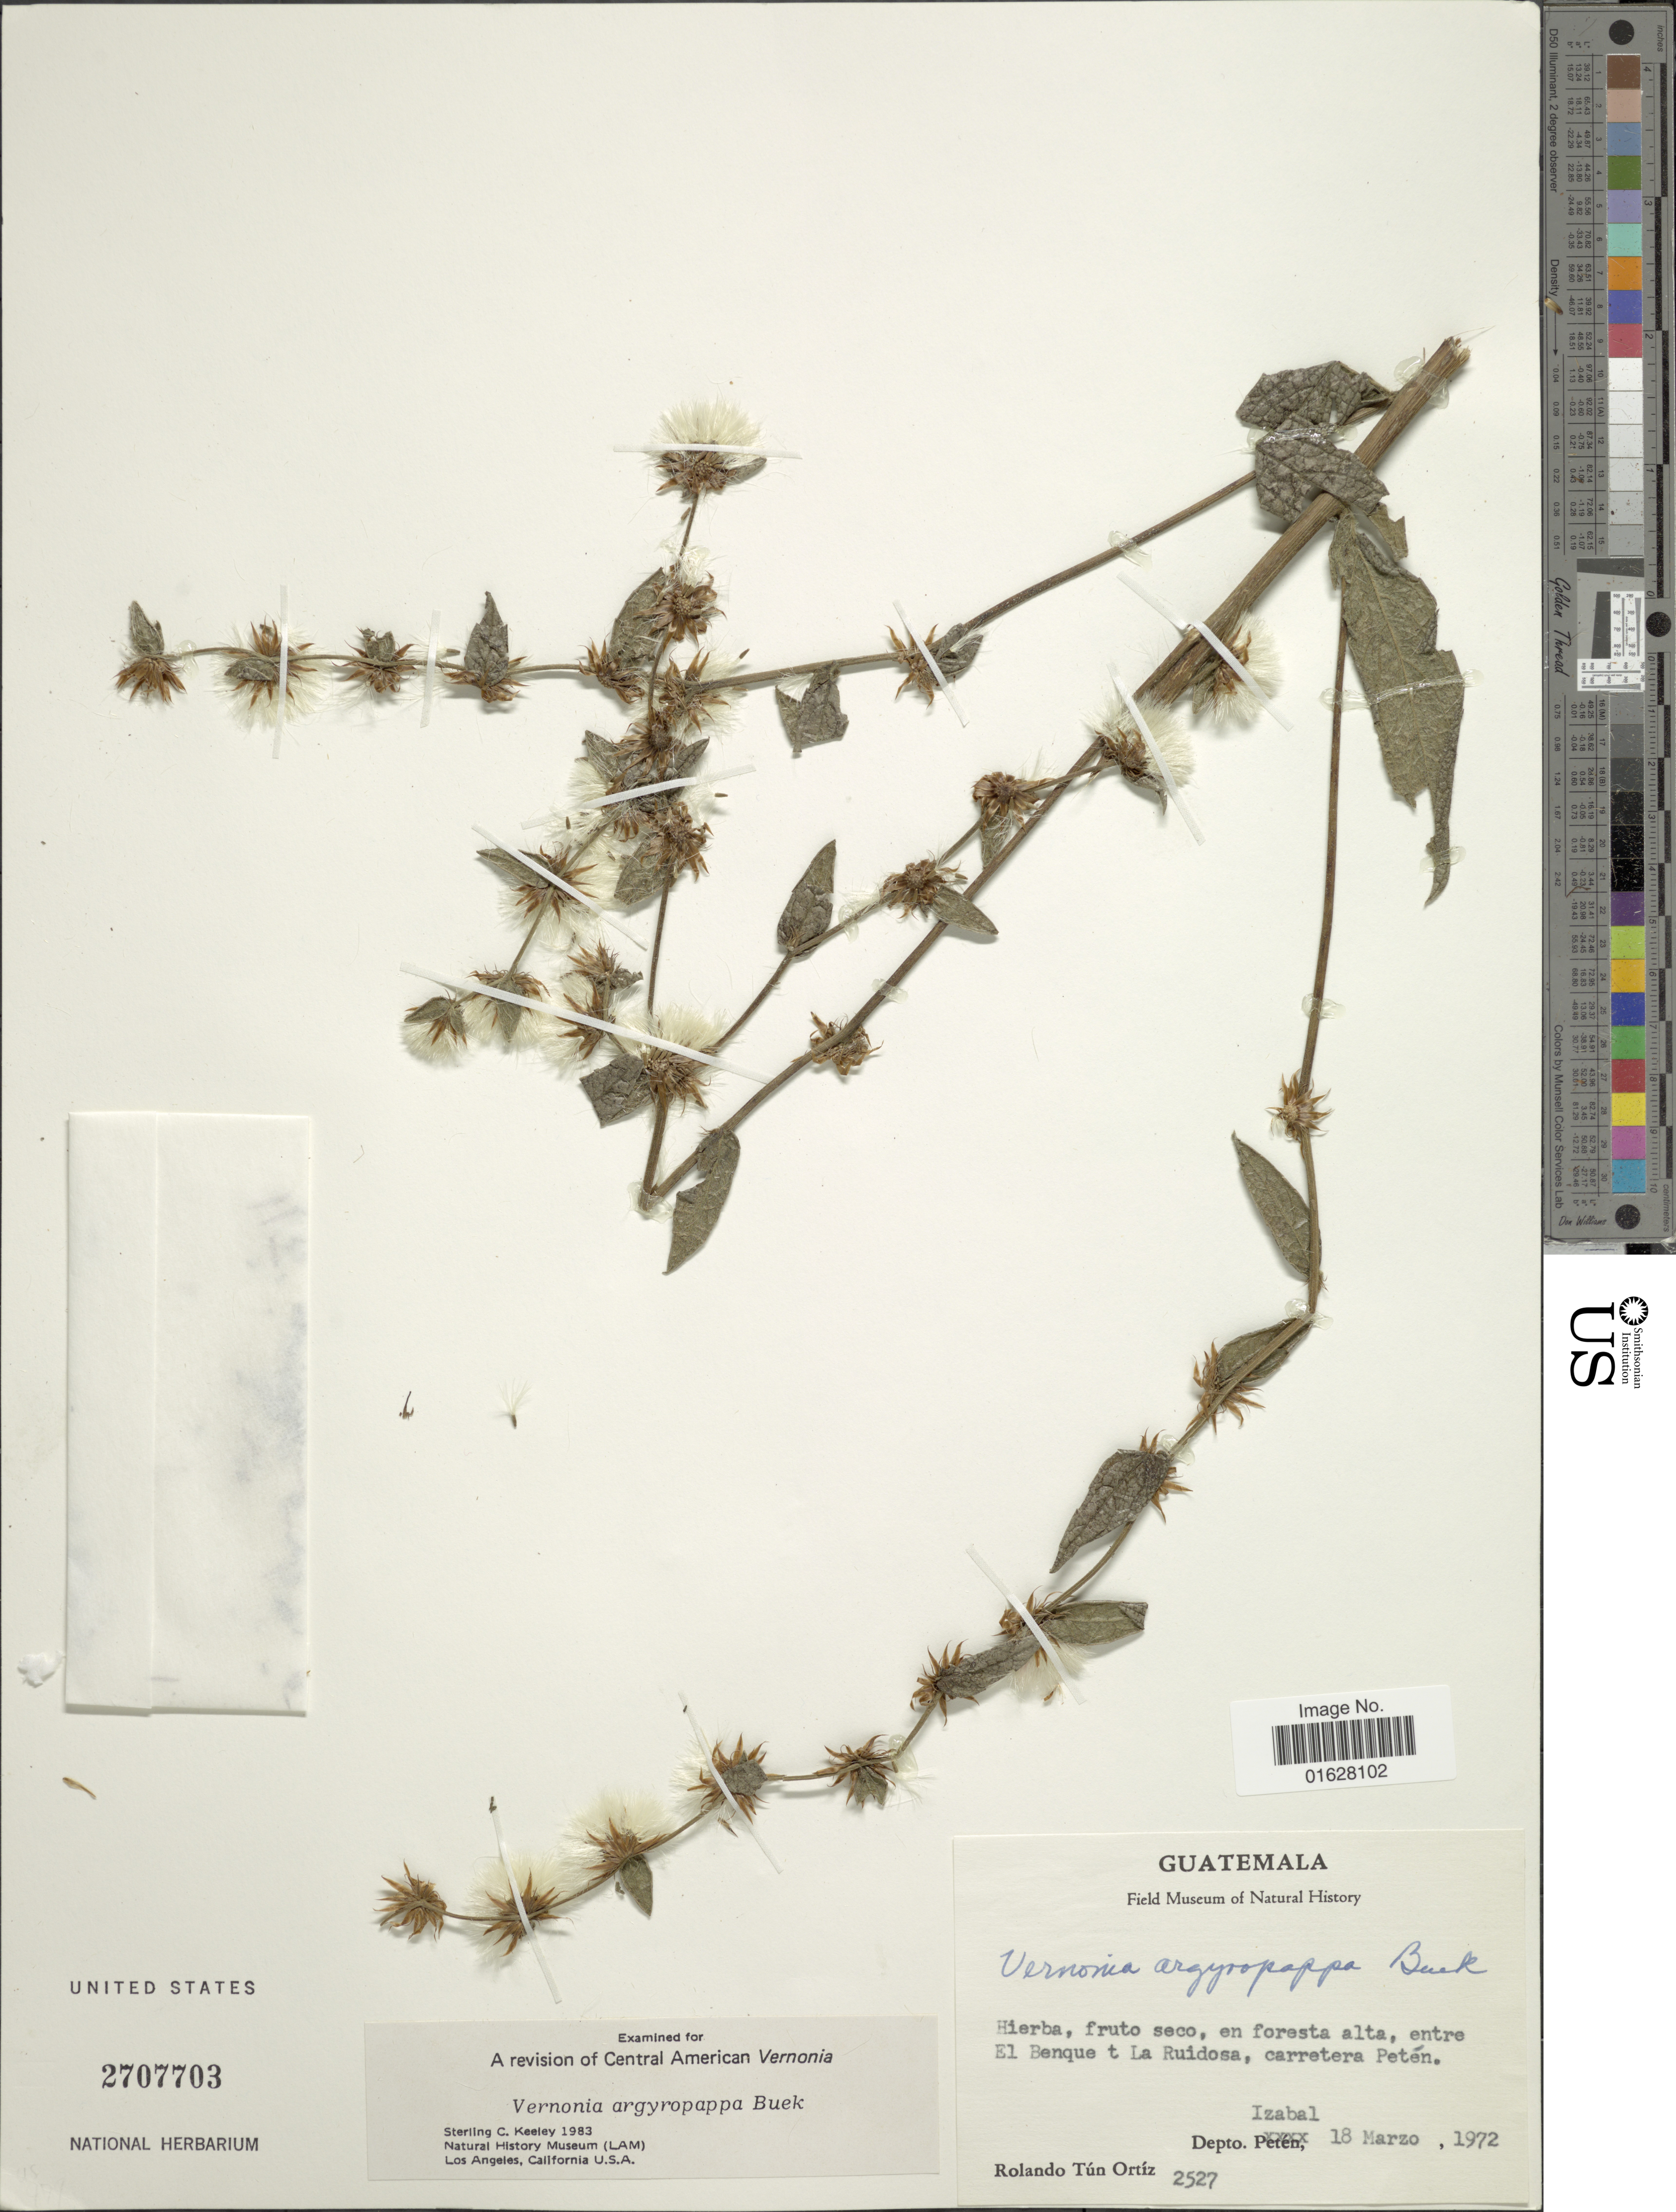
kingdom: Plantae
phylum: Tracheophyta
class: Magnoliopsida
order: Asterales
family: Asteraceae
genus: Lepidaploa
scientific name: Lepidaploa salzmannii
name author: (DC.) H. Rob.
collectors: R. Tún Ortíz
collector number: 2527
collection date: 1972-03-18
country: Guatemala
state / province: Izabal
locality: Guatemala. Hierba, fruto seco, en foresta alta, entre El benque t La Ruidosa, carretera Peten. Depto. Izabal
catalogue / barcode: US 2707703